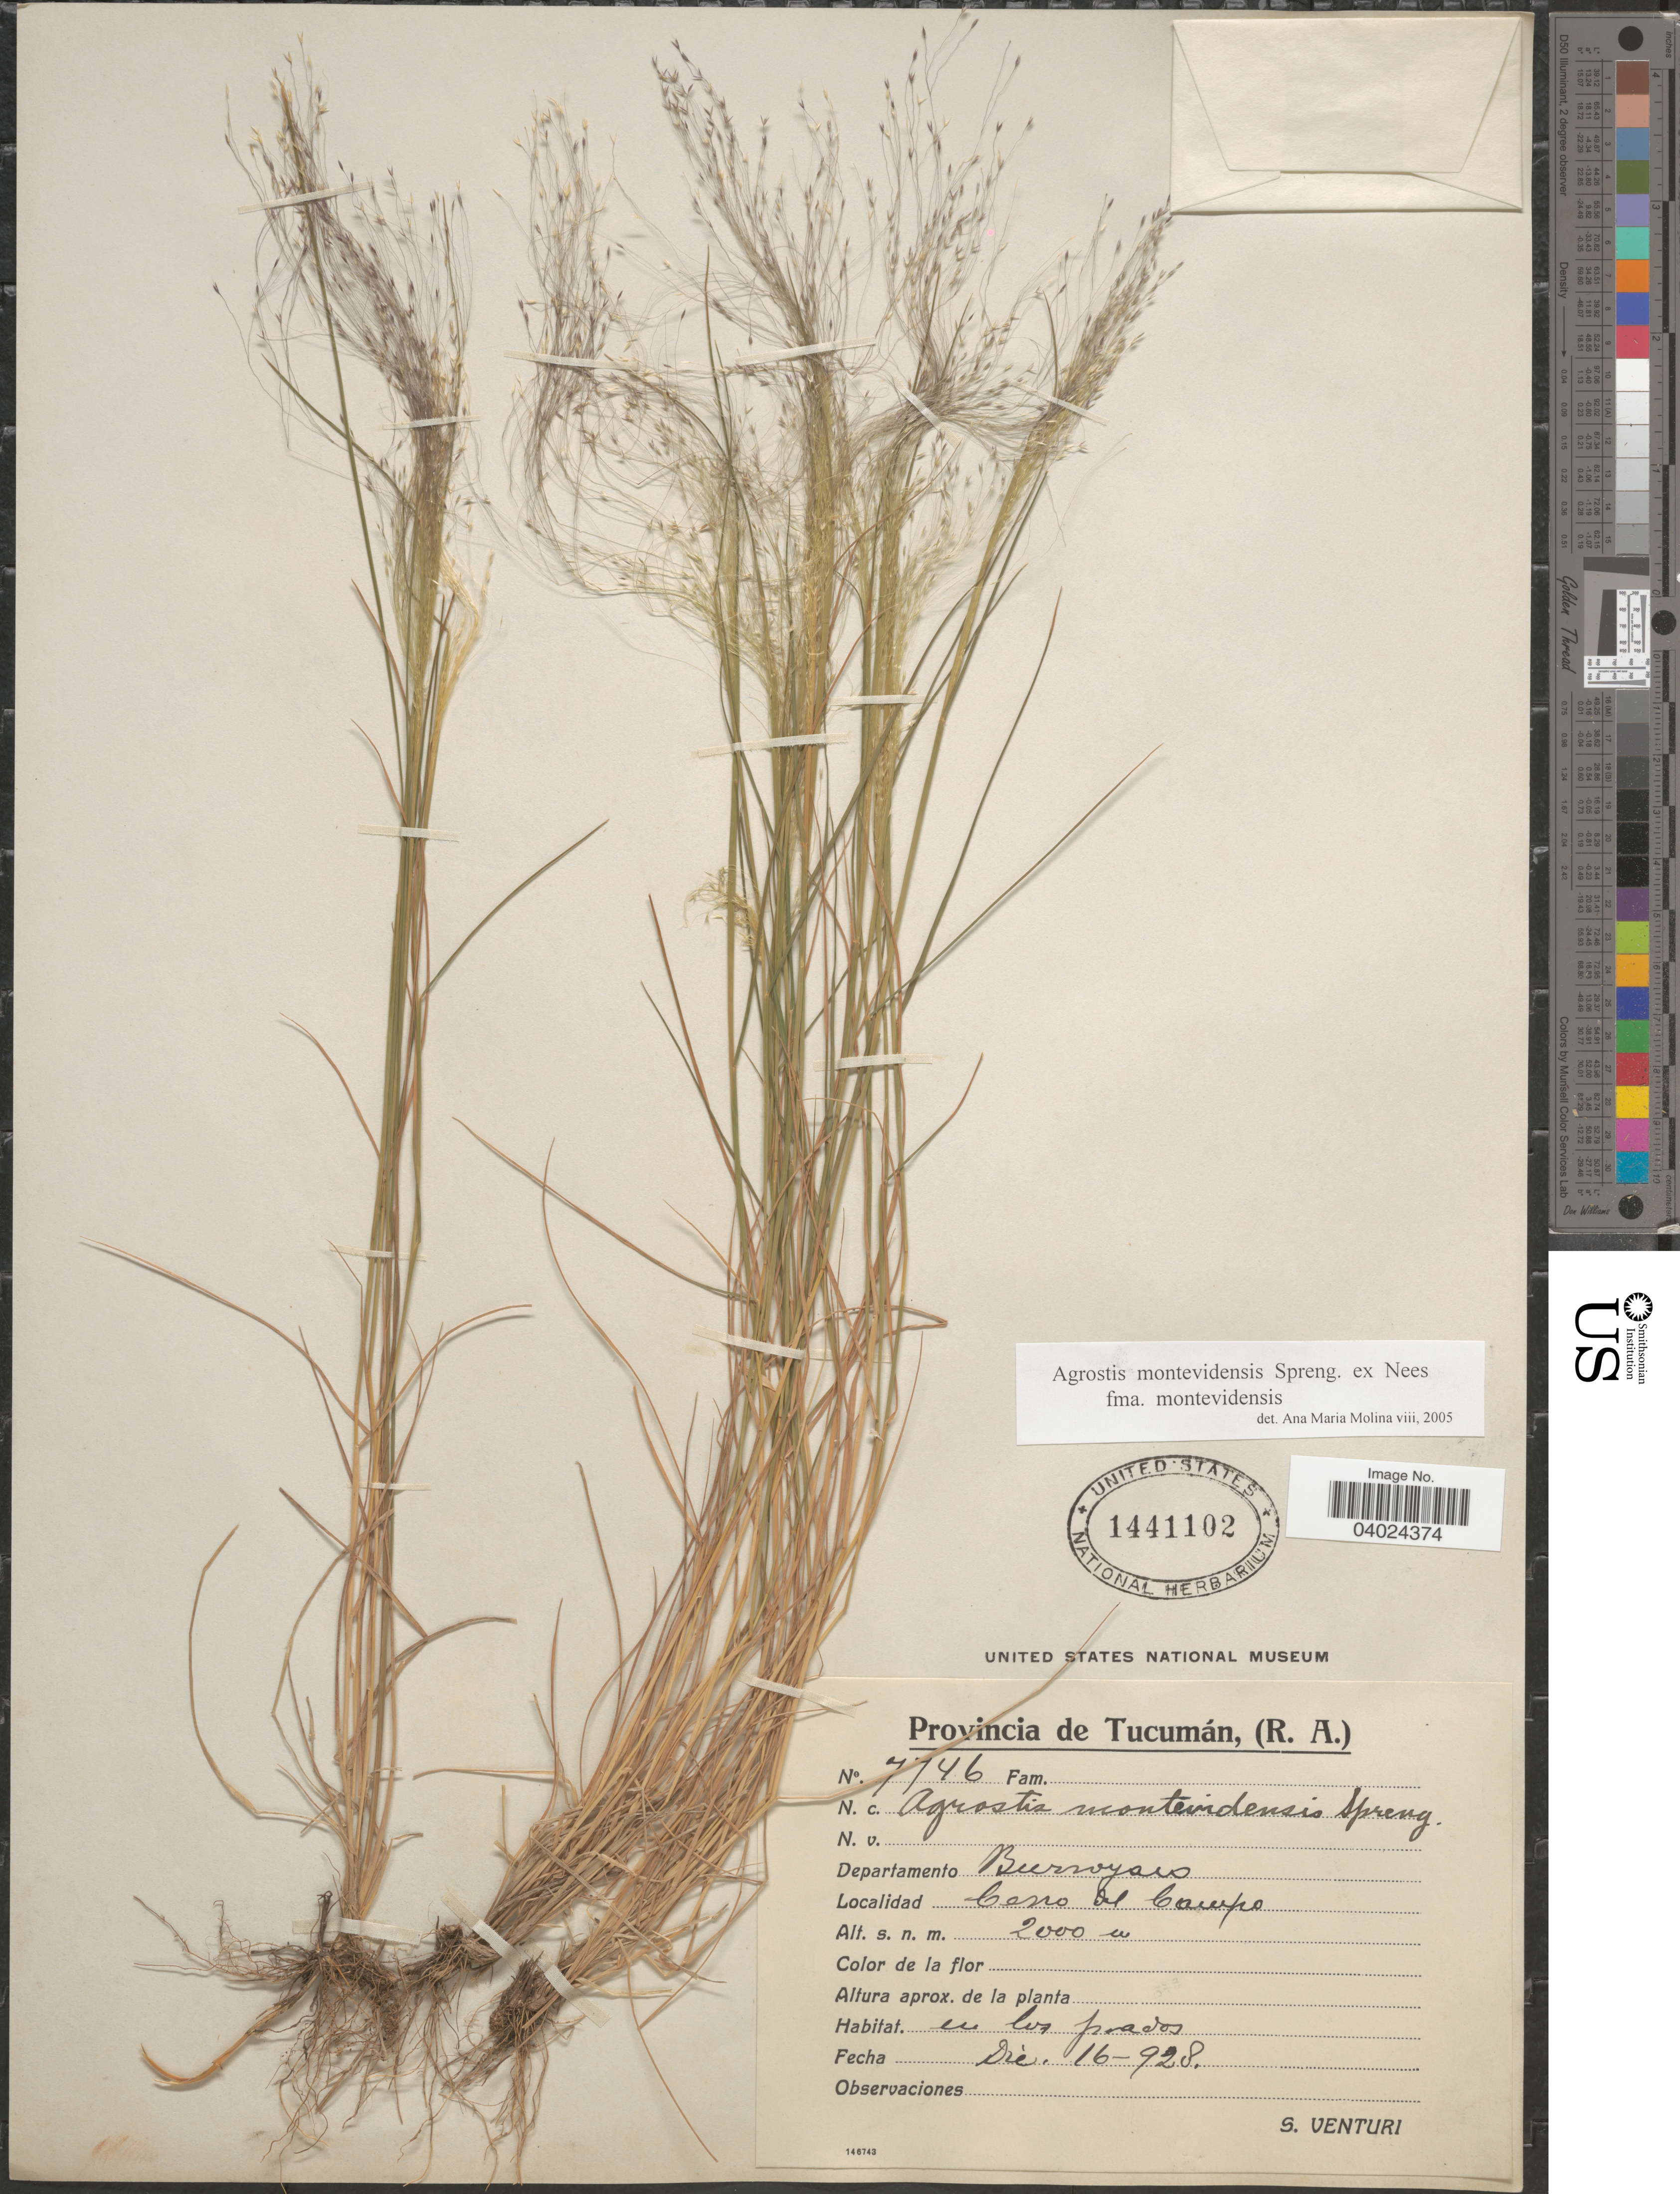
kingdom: Plantae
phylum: Tracheophyta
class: Liliopsida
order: Poales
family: Poaceae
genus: Agrostis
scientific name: Agrostis montevidensis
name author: A. Spreng. ex Nees in Mart.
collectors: S. Venturi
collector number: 7746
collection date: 1928-12-16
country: Argentina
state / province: Tucuman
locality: Departamento Burruyacú. Cerro del Campo.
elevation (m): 2000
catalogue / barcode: US 1441102